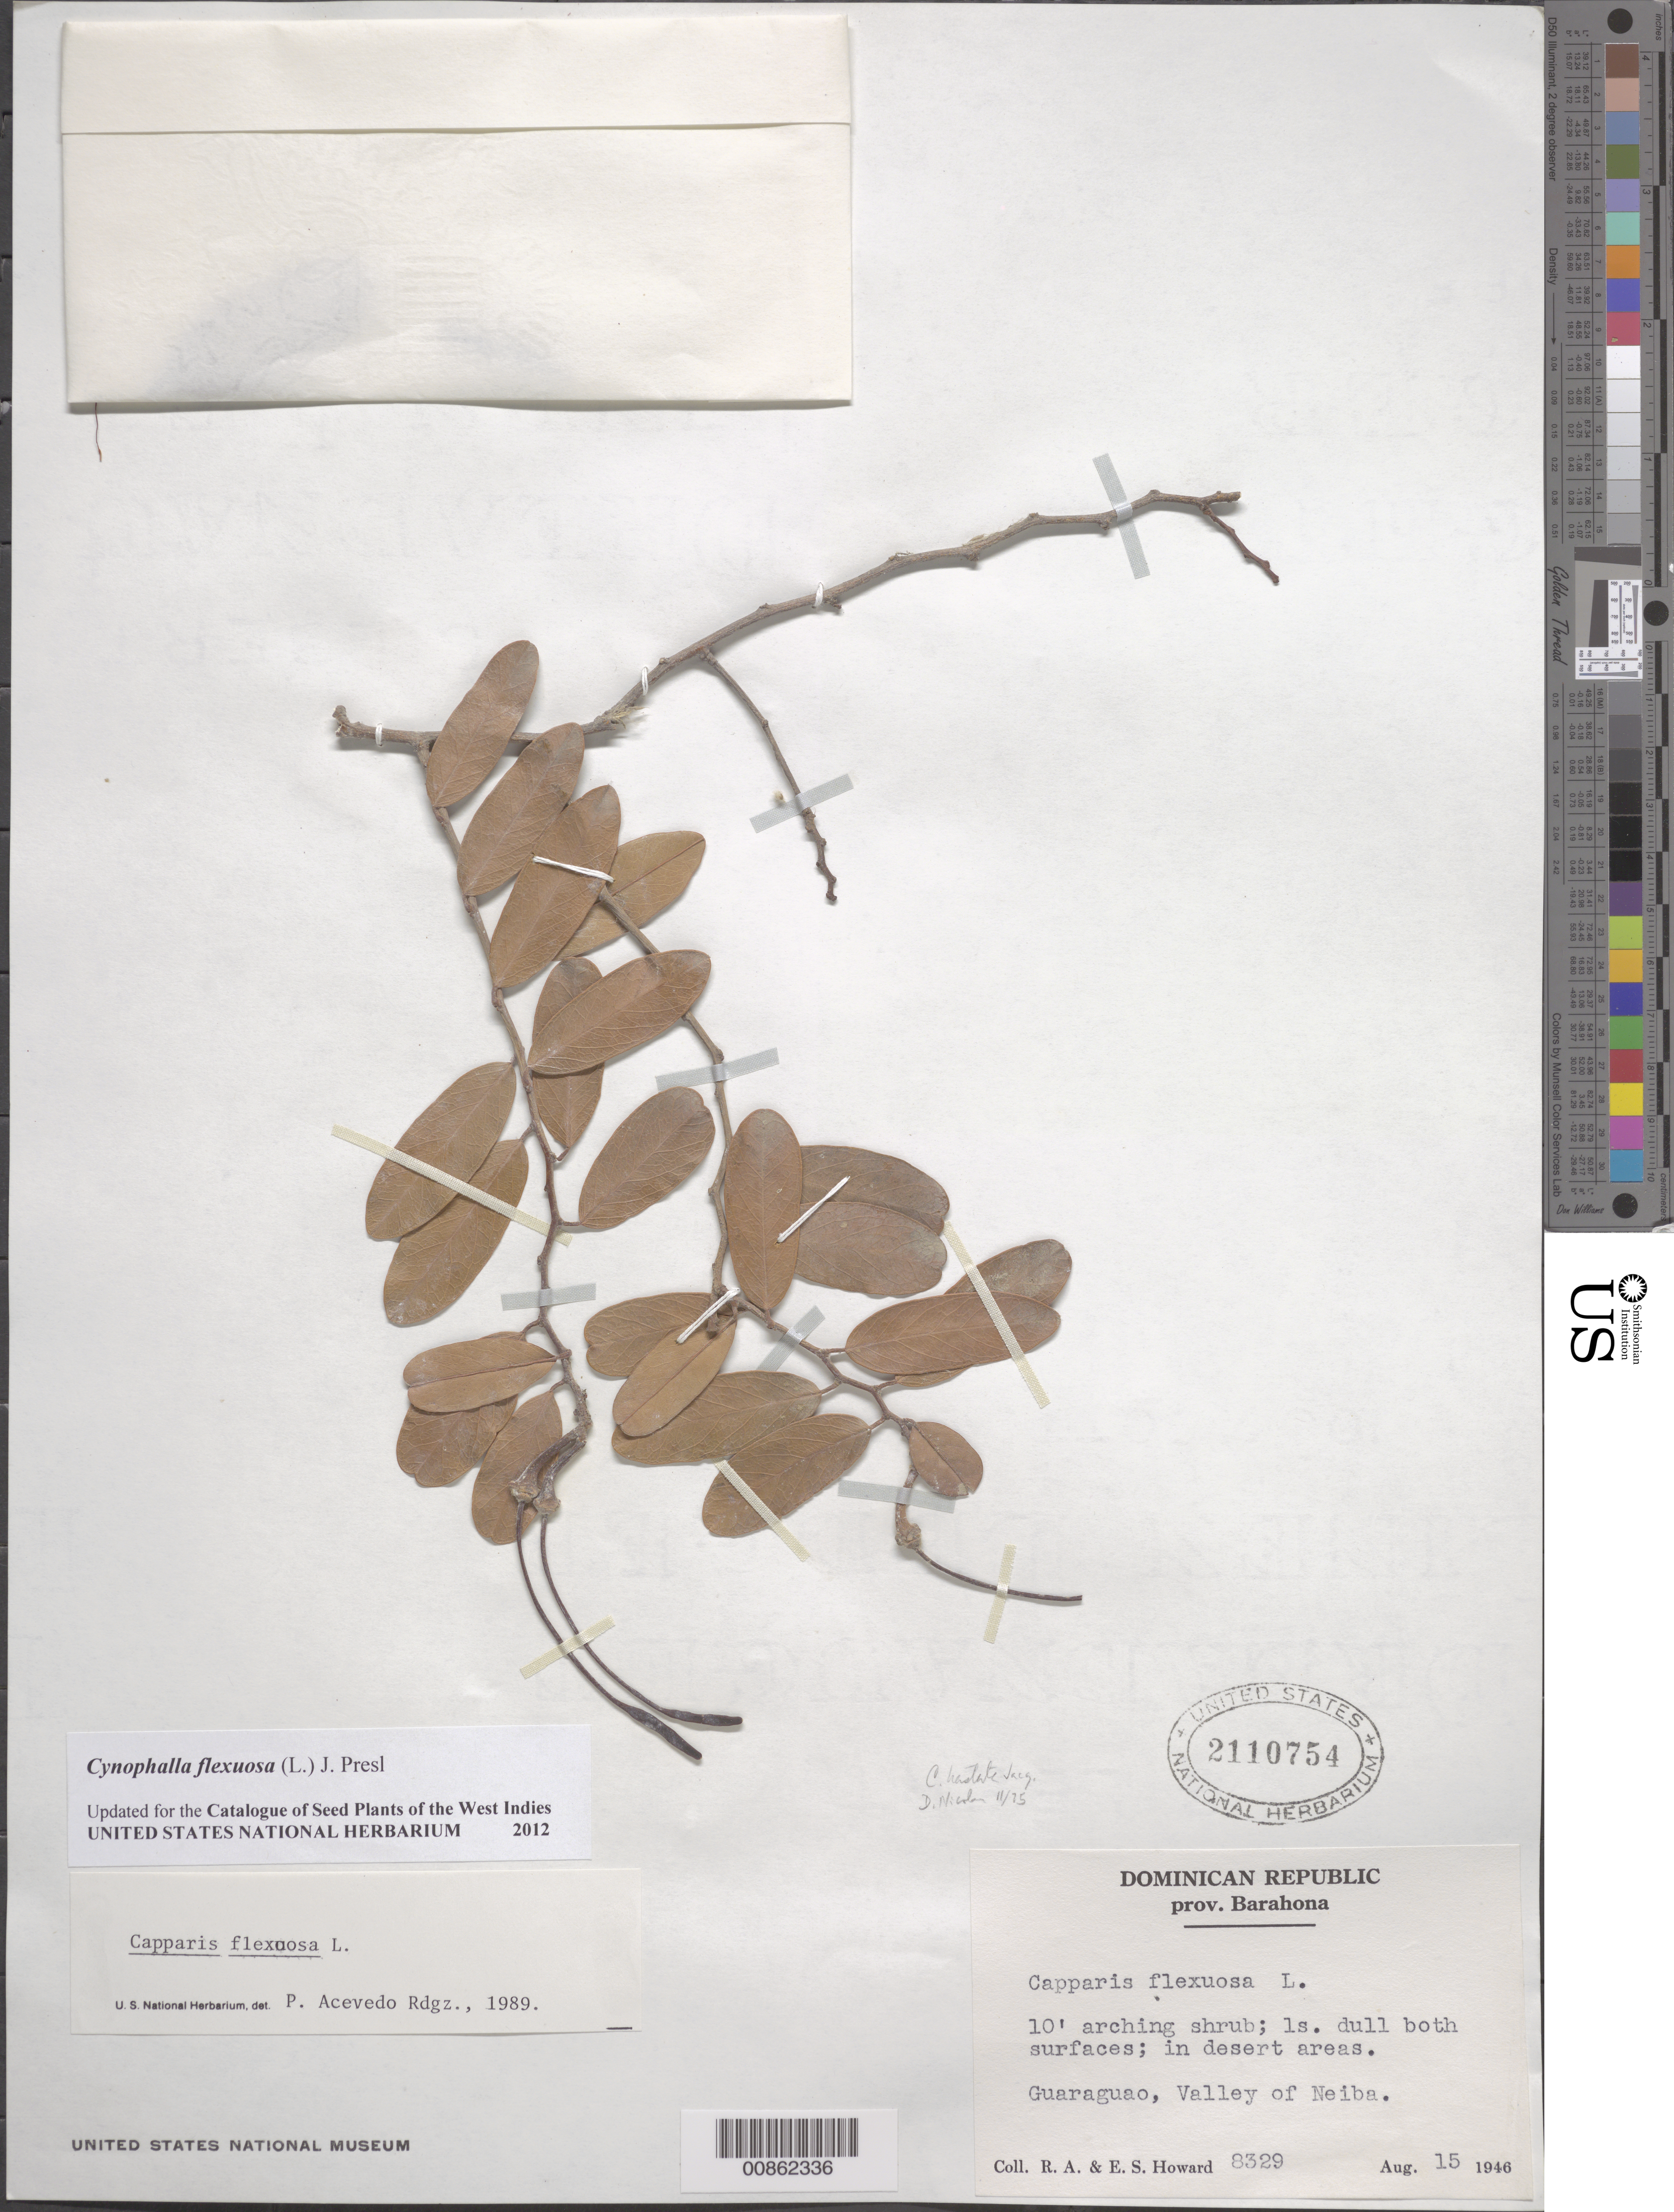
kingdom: Plantae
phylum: Tracheophyta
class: Magnoliopsida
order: Brassicales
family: Capparaceae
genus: Cynophalla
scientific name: Cynophalla flexuosa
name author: (L.) J. Presl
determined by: Acevedo-Rodríguez, P., (BOT), Smithsonian Institution - National Museum of Natural History (UNITED STATES)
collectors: R. A. Howard & E. S. Howard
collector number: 8329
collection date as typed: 15 Aug 1946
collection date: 1946-08-15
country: Dominican Republic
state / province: Barahona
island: Hispaniola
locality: Guaraguao, Valley of neiba.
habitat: In desert areas.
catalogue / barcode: US 2110754